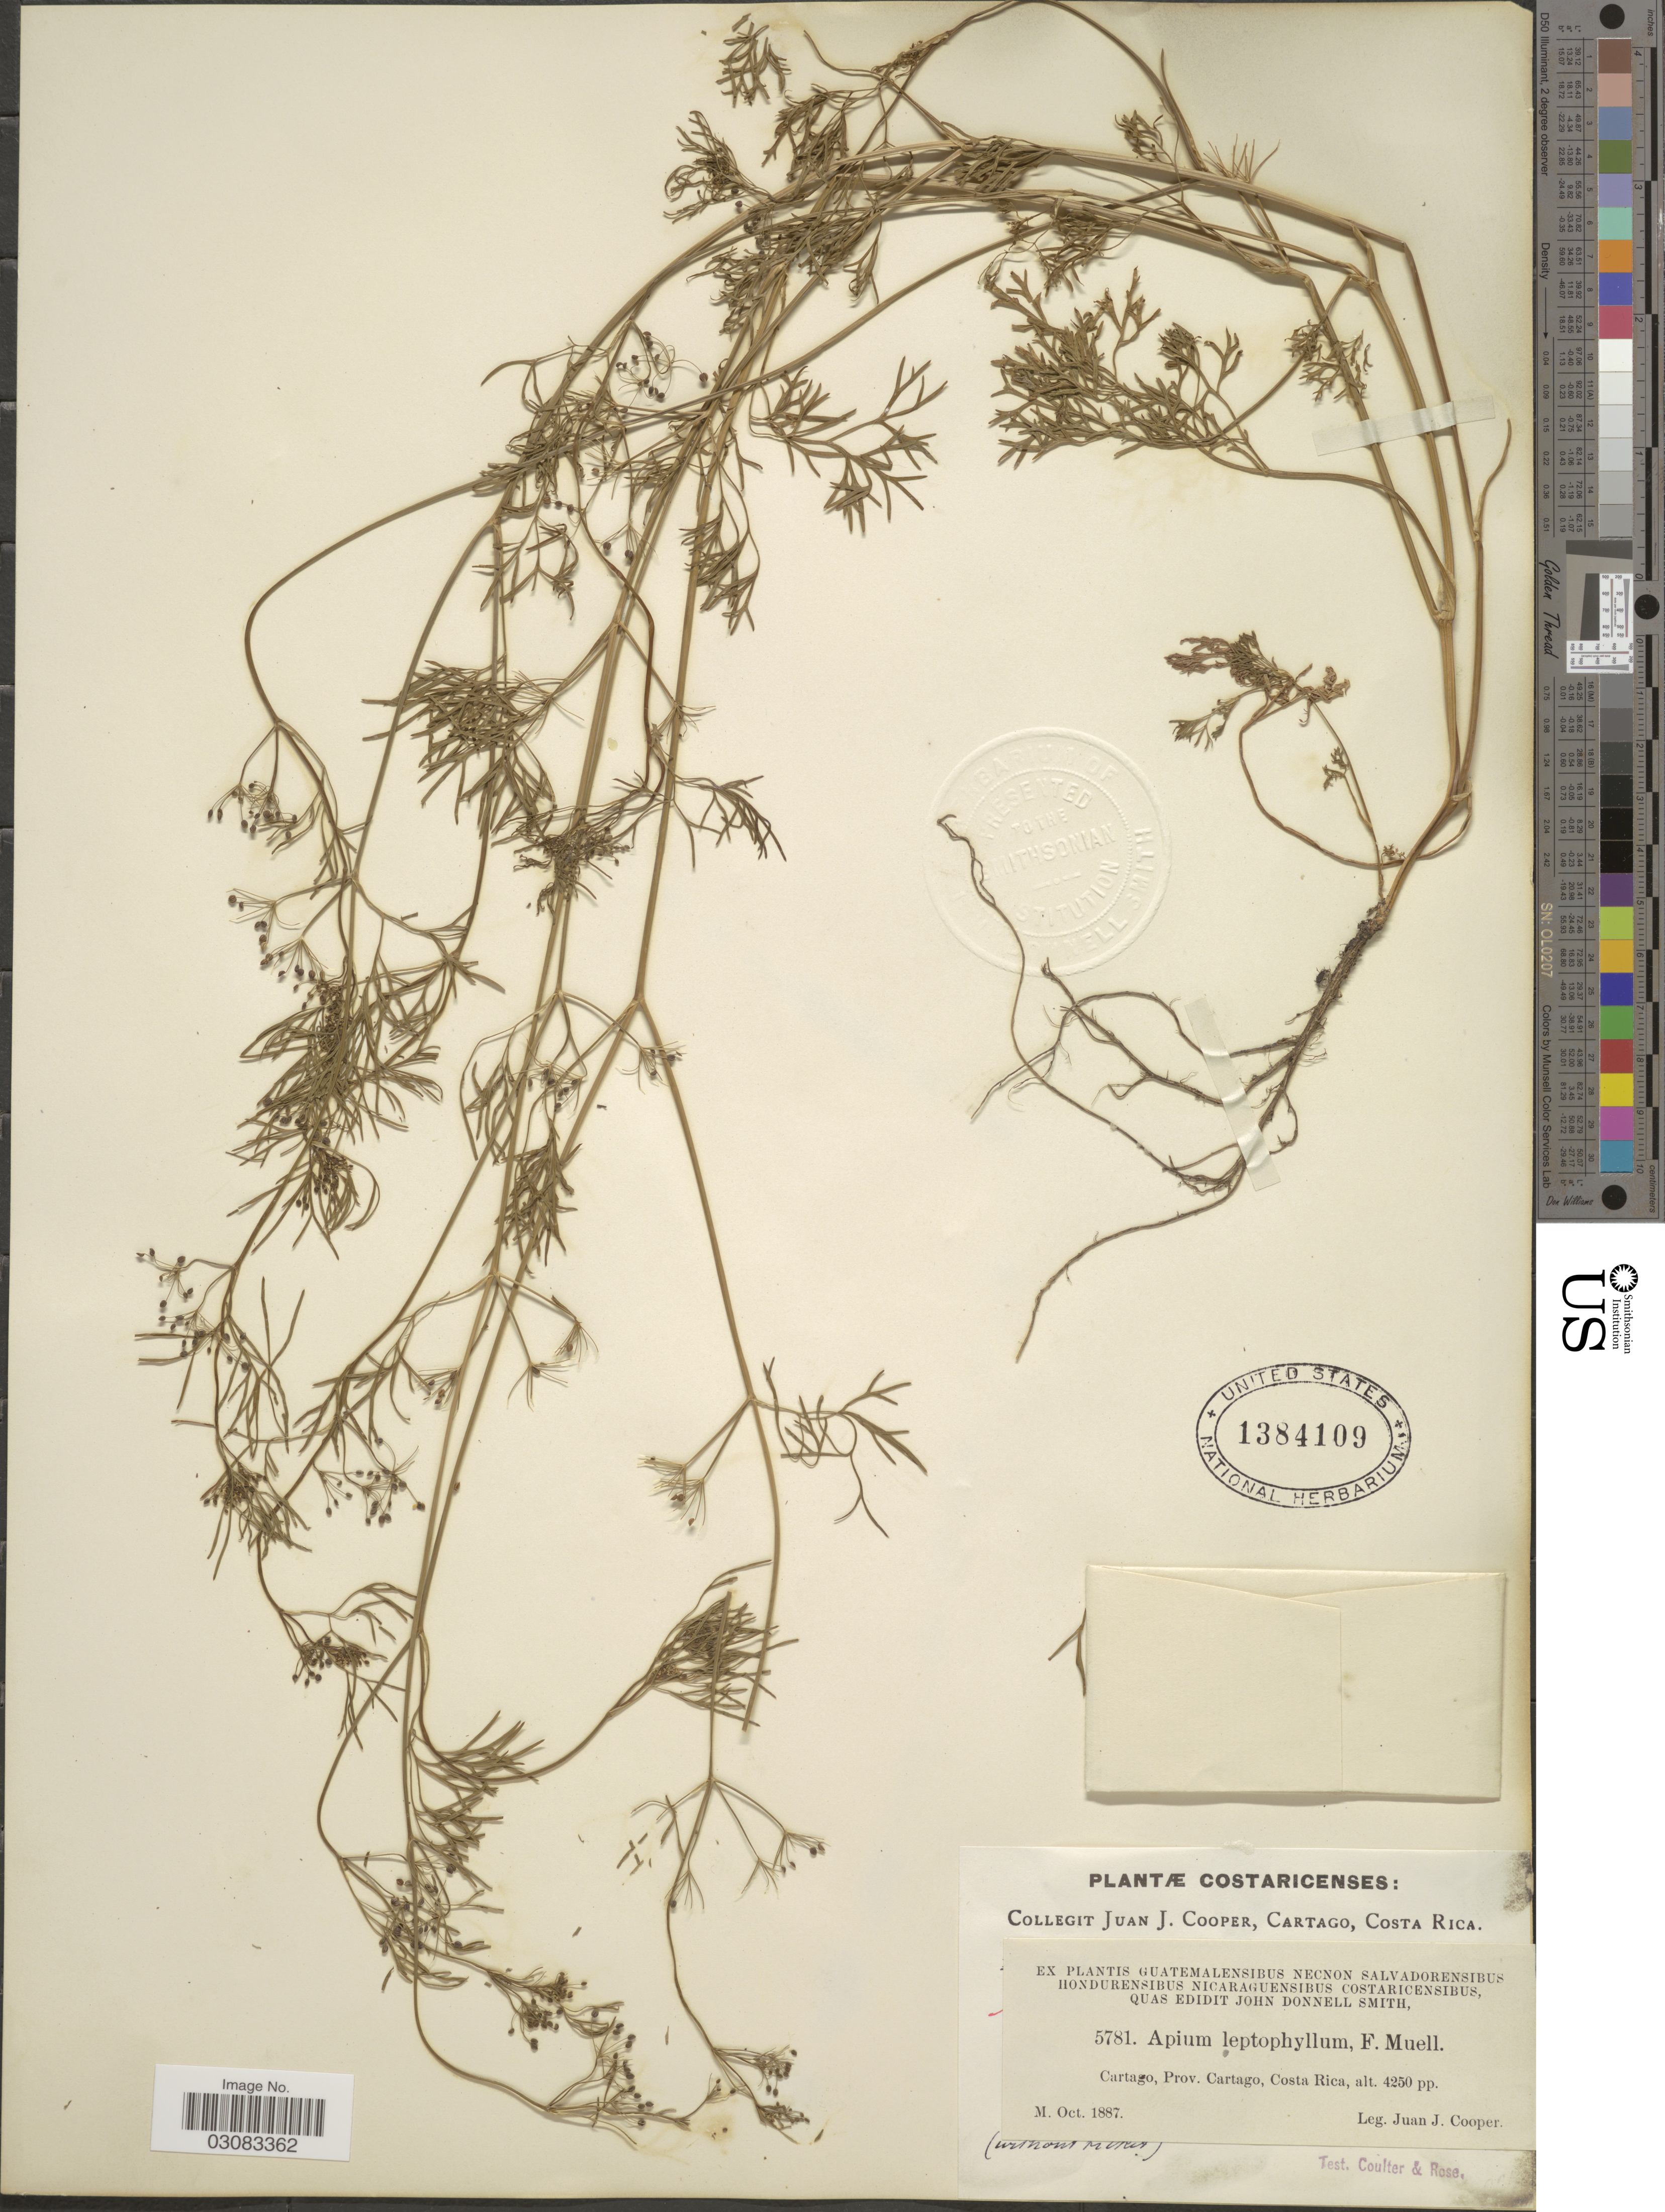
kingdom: Plantae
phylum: Tracheophyta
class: Magnoliopsida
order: Apiales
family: Apiaceae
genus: Cyclospermum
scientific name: Cyclospermum leptophyllum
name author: (Pers.) Sprague ex Britton & P. Wilson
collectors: J. J. Cooper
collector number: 5781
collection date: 1887-10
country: Costa Rica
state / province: Cartago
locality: Cartago.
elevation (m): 1295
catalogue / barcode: US 1384109